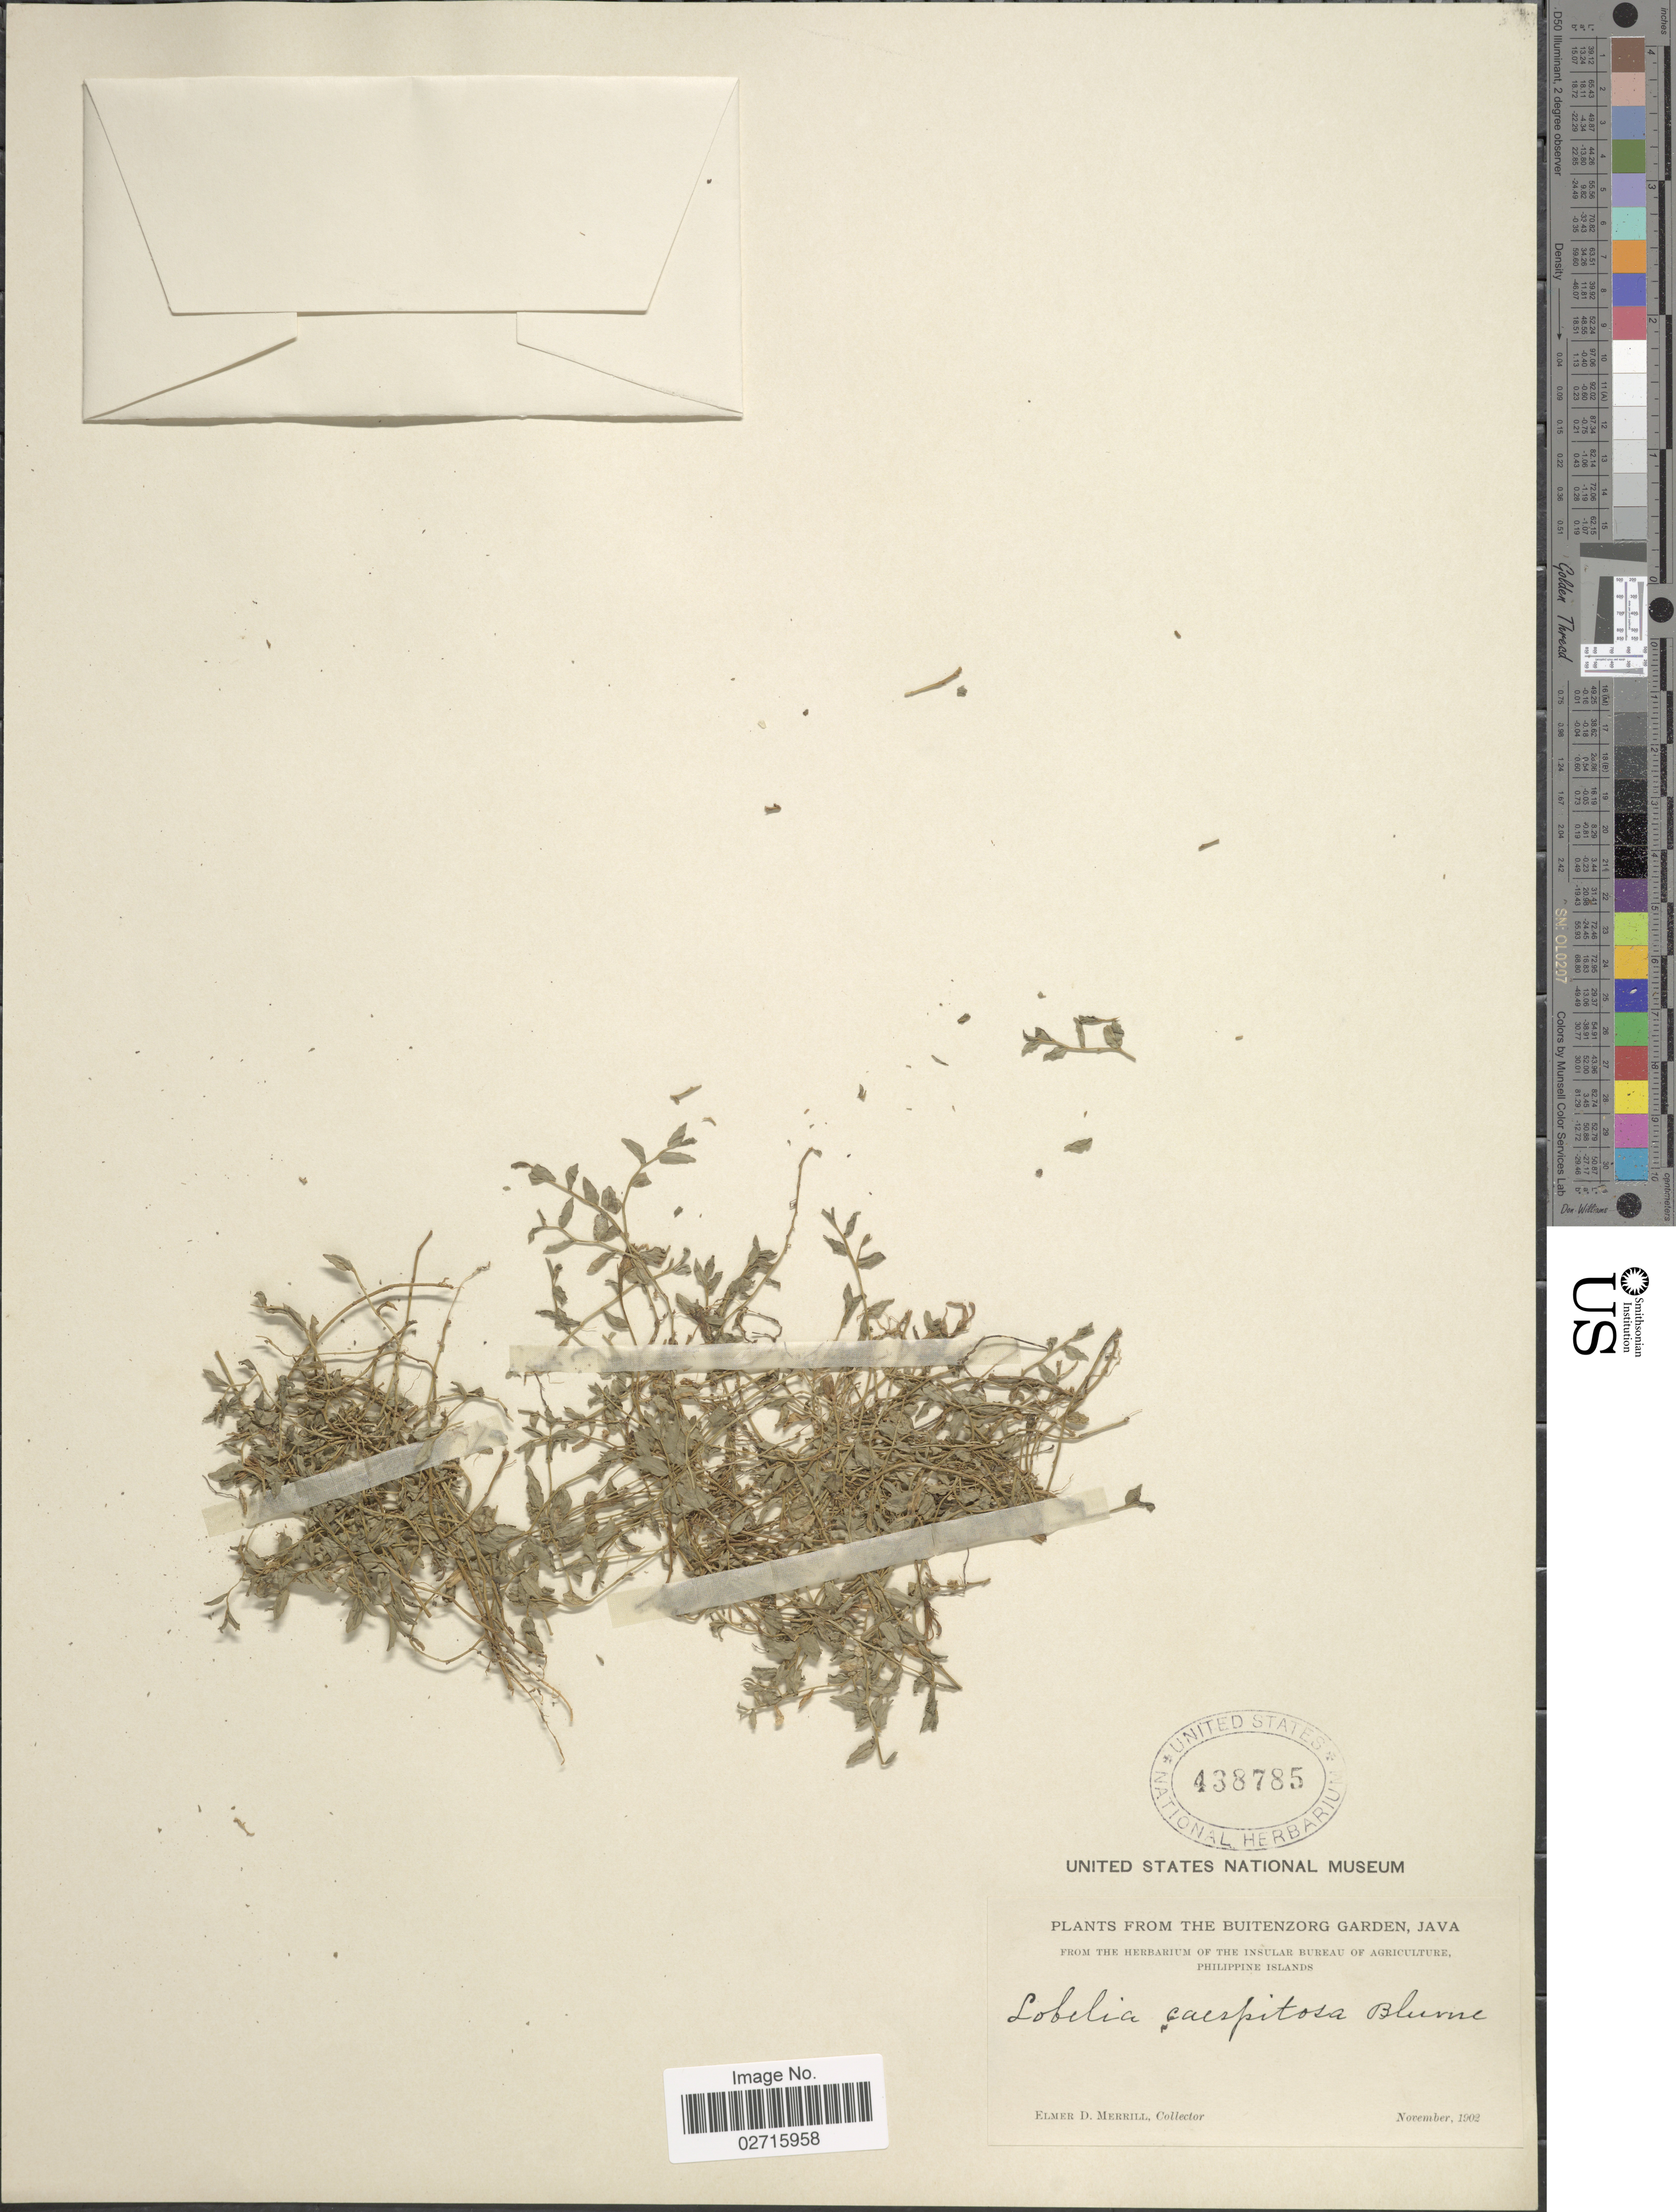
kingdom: Plantae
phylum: Tracheophyta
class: Magnoliopsida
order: Asterales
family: Campanulaceae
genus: Lobelia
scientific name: Lobelia caespitosa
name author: Blume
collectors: E. D. Merrill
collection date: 1902-11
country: Indonesia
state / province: Java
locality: The Buitenzorg Garden.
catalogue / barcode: US 438785